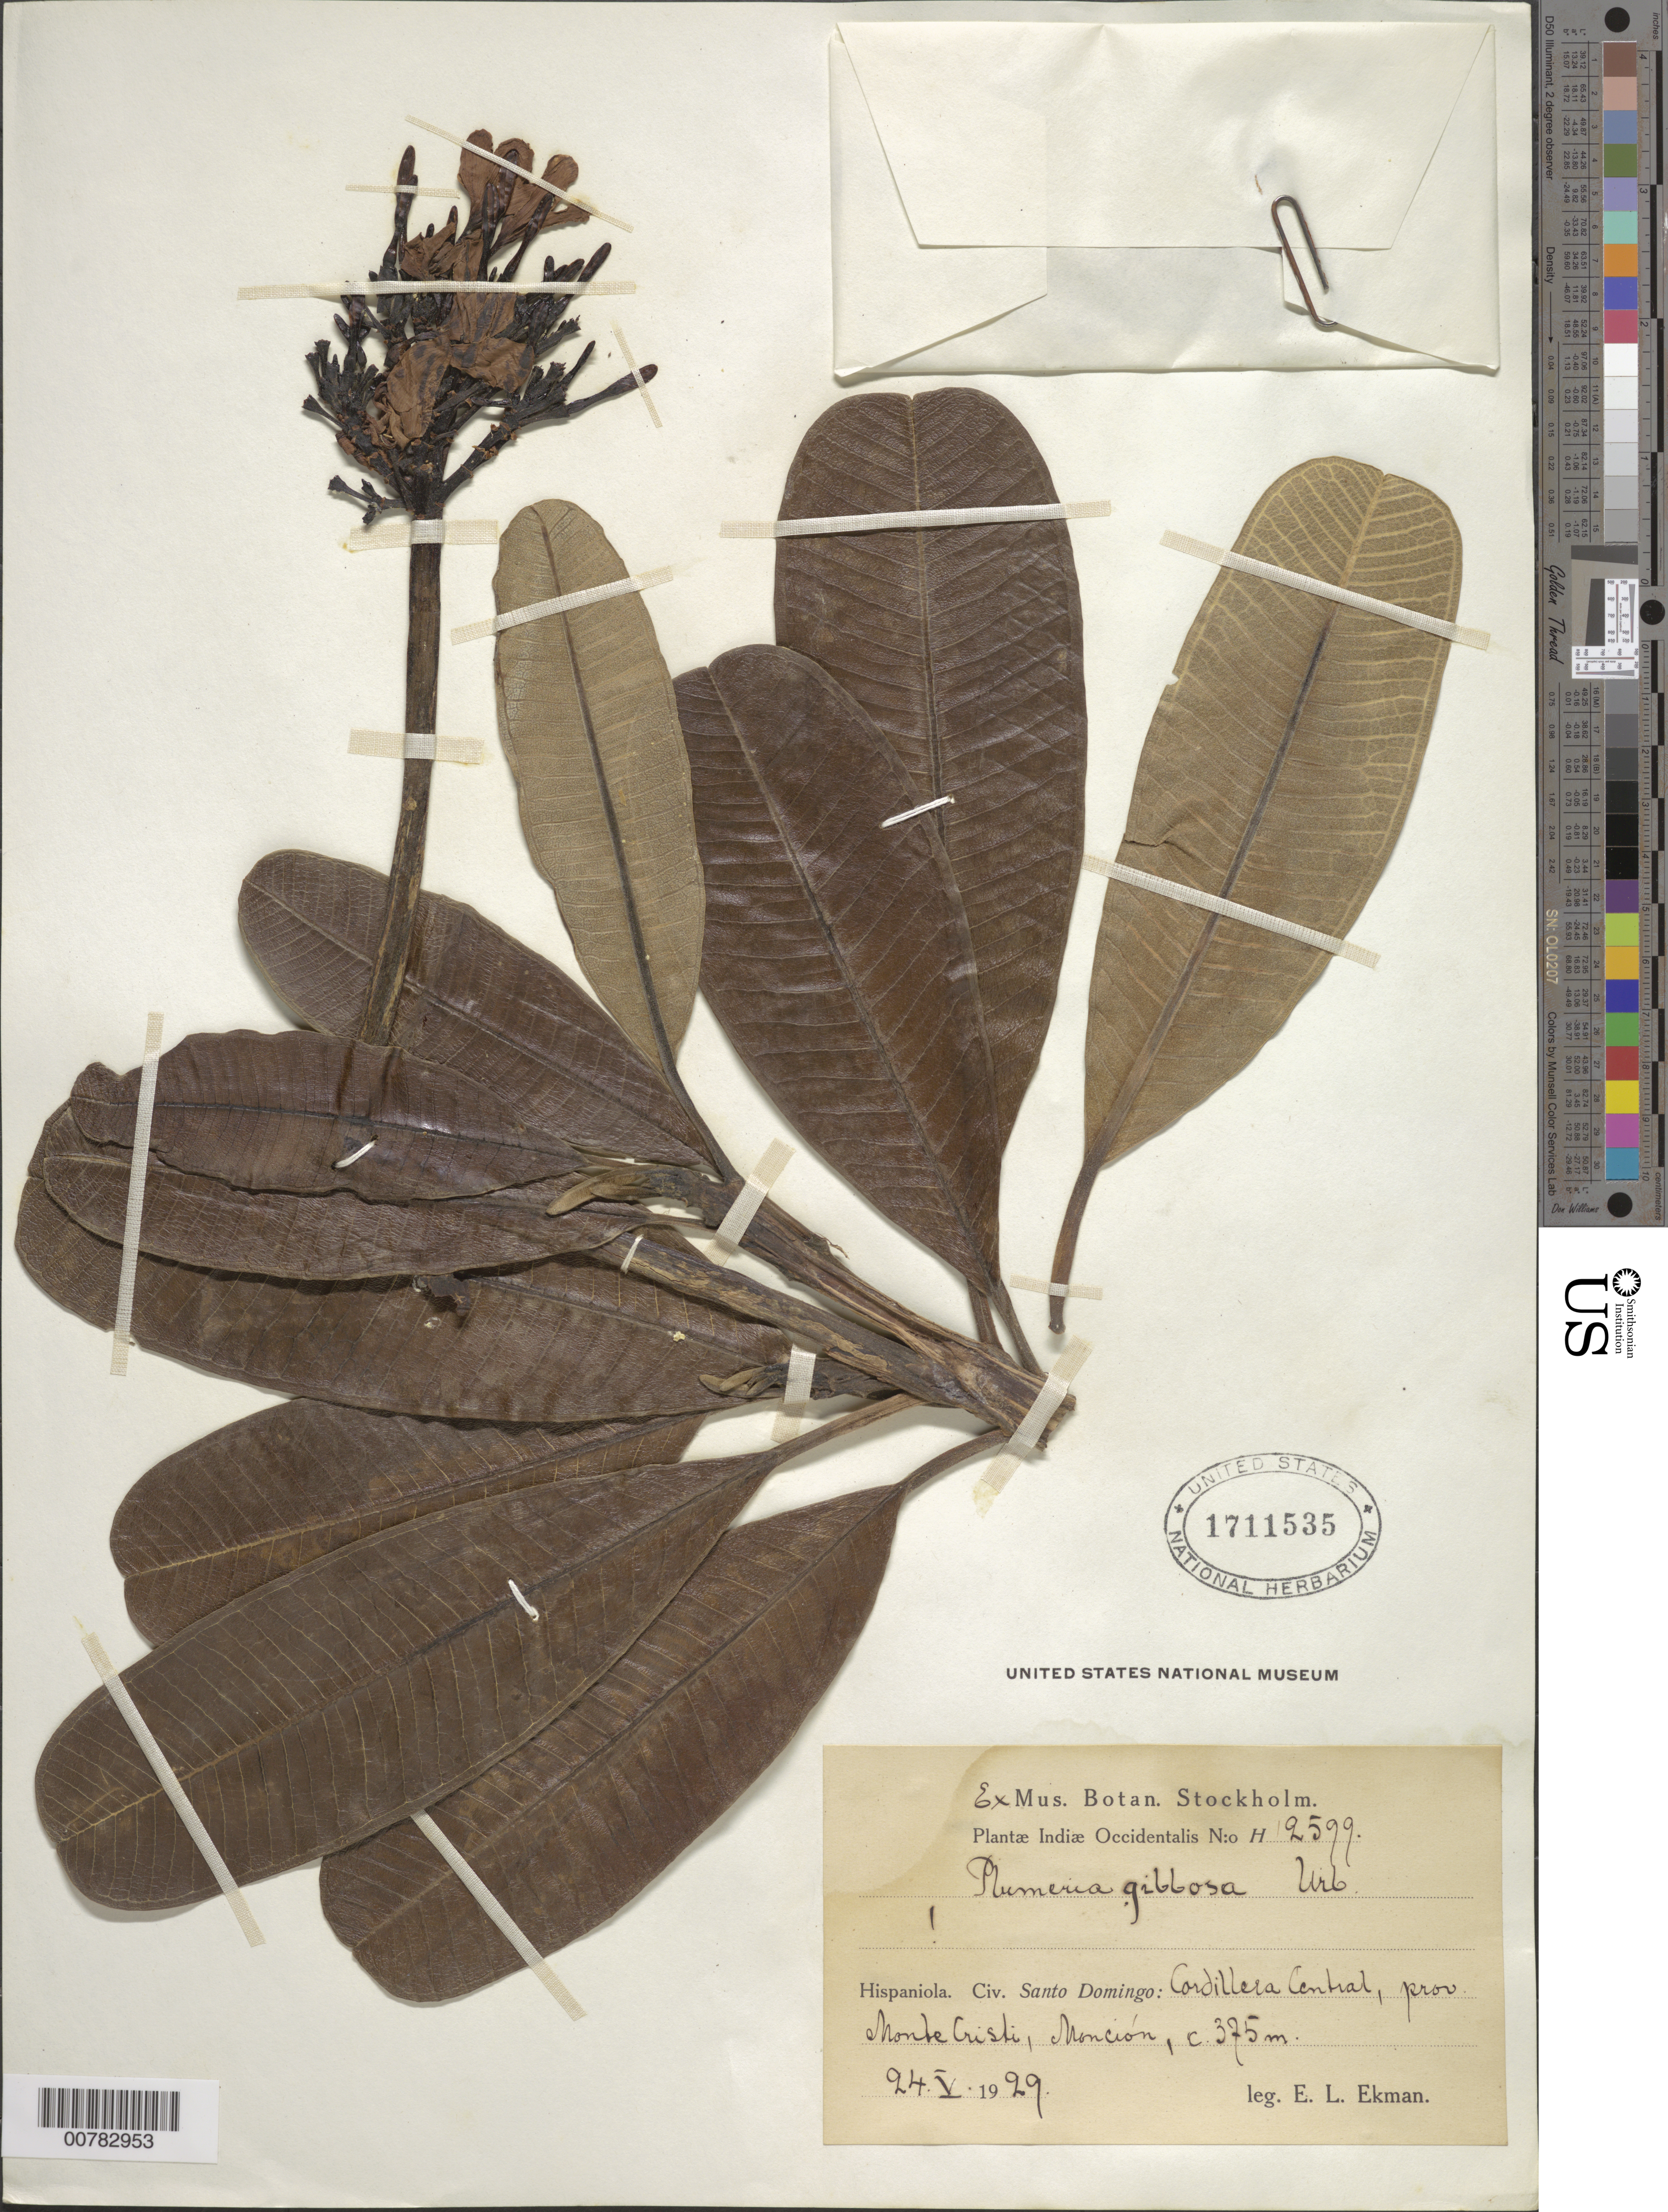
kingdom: Plantae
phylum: Tracheophyta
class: Magnoliopsida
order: Gentianales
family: Apocynaceae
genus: Plumeria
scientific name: Plumeria tuberculata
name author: G. Lodd.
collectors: E. L. Ekman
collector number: H 12599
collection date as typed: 24 May 1929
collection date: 1929-05-24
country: Dominican Republic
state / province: Monte Cristi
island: Hispaniola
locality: Cordillera Central, Monción.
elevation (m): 375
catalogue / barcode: US 1711535